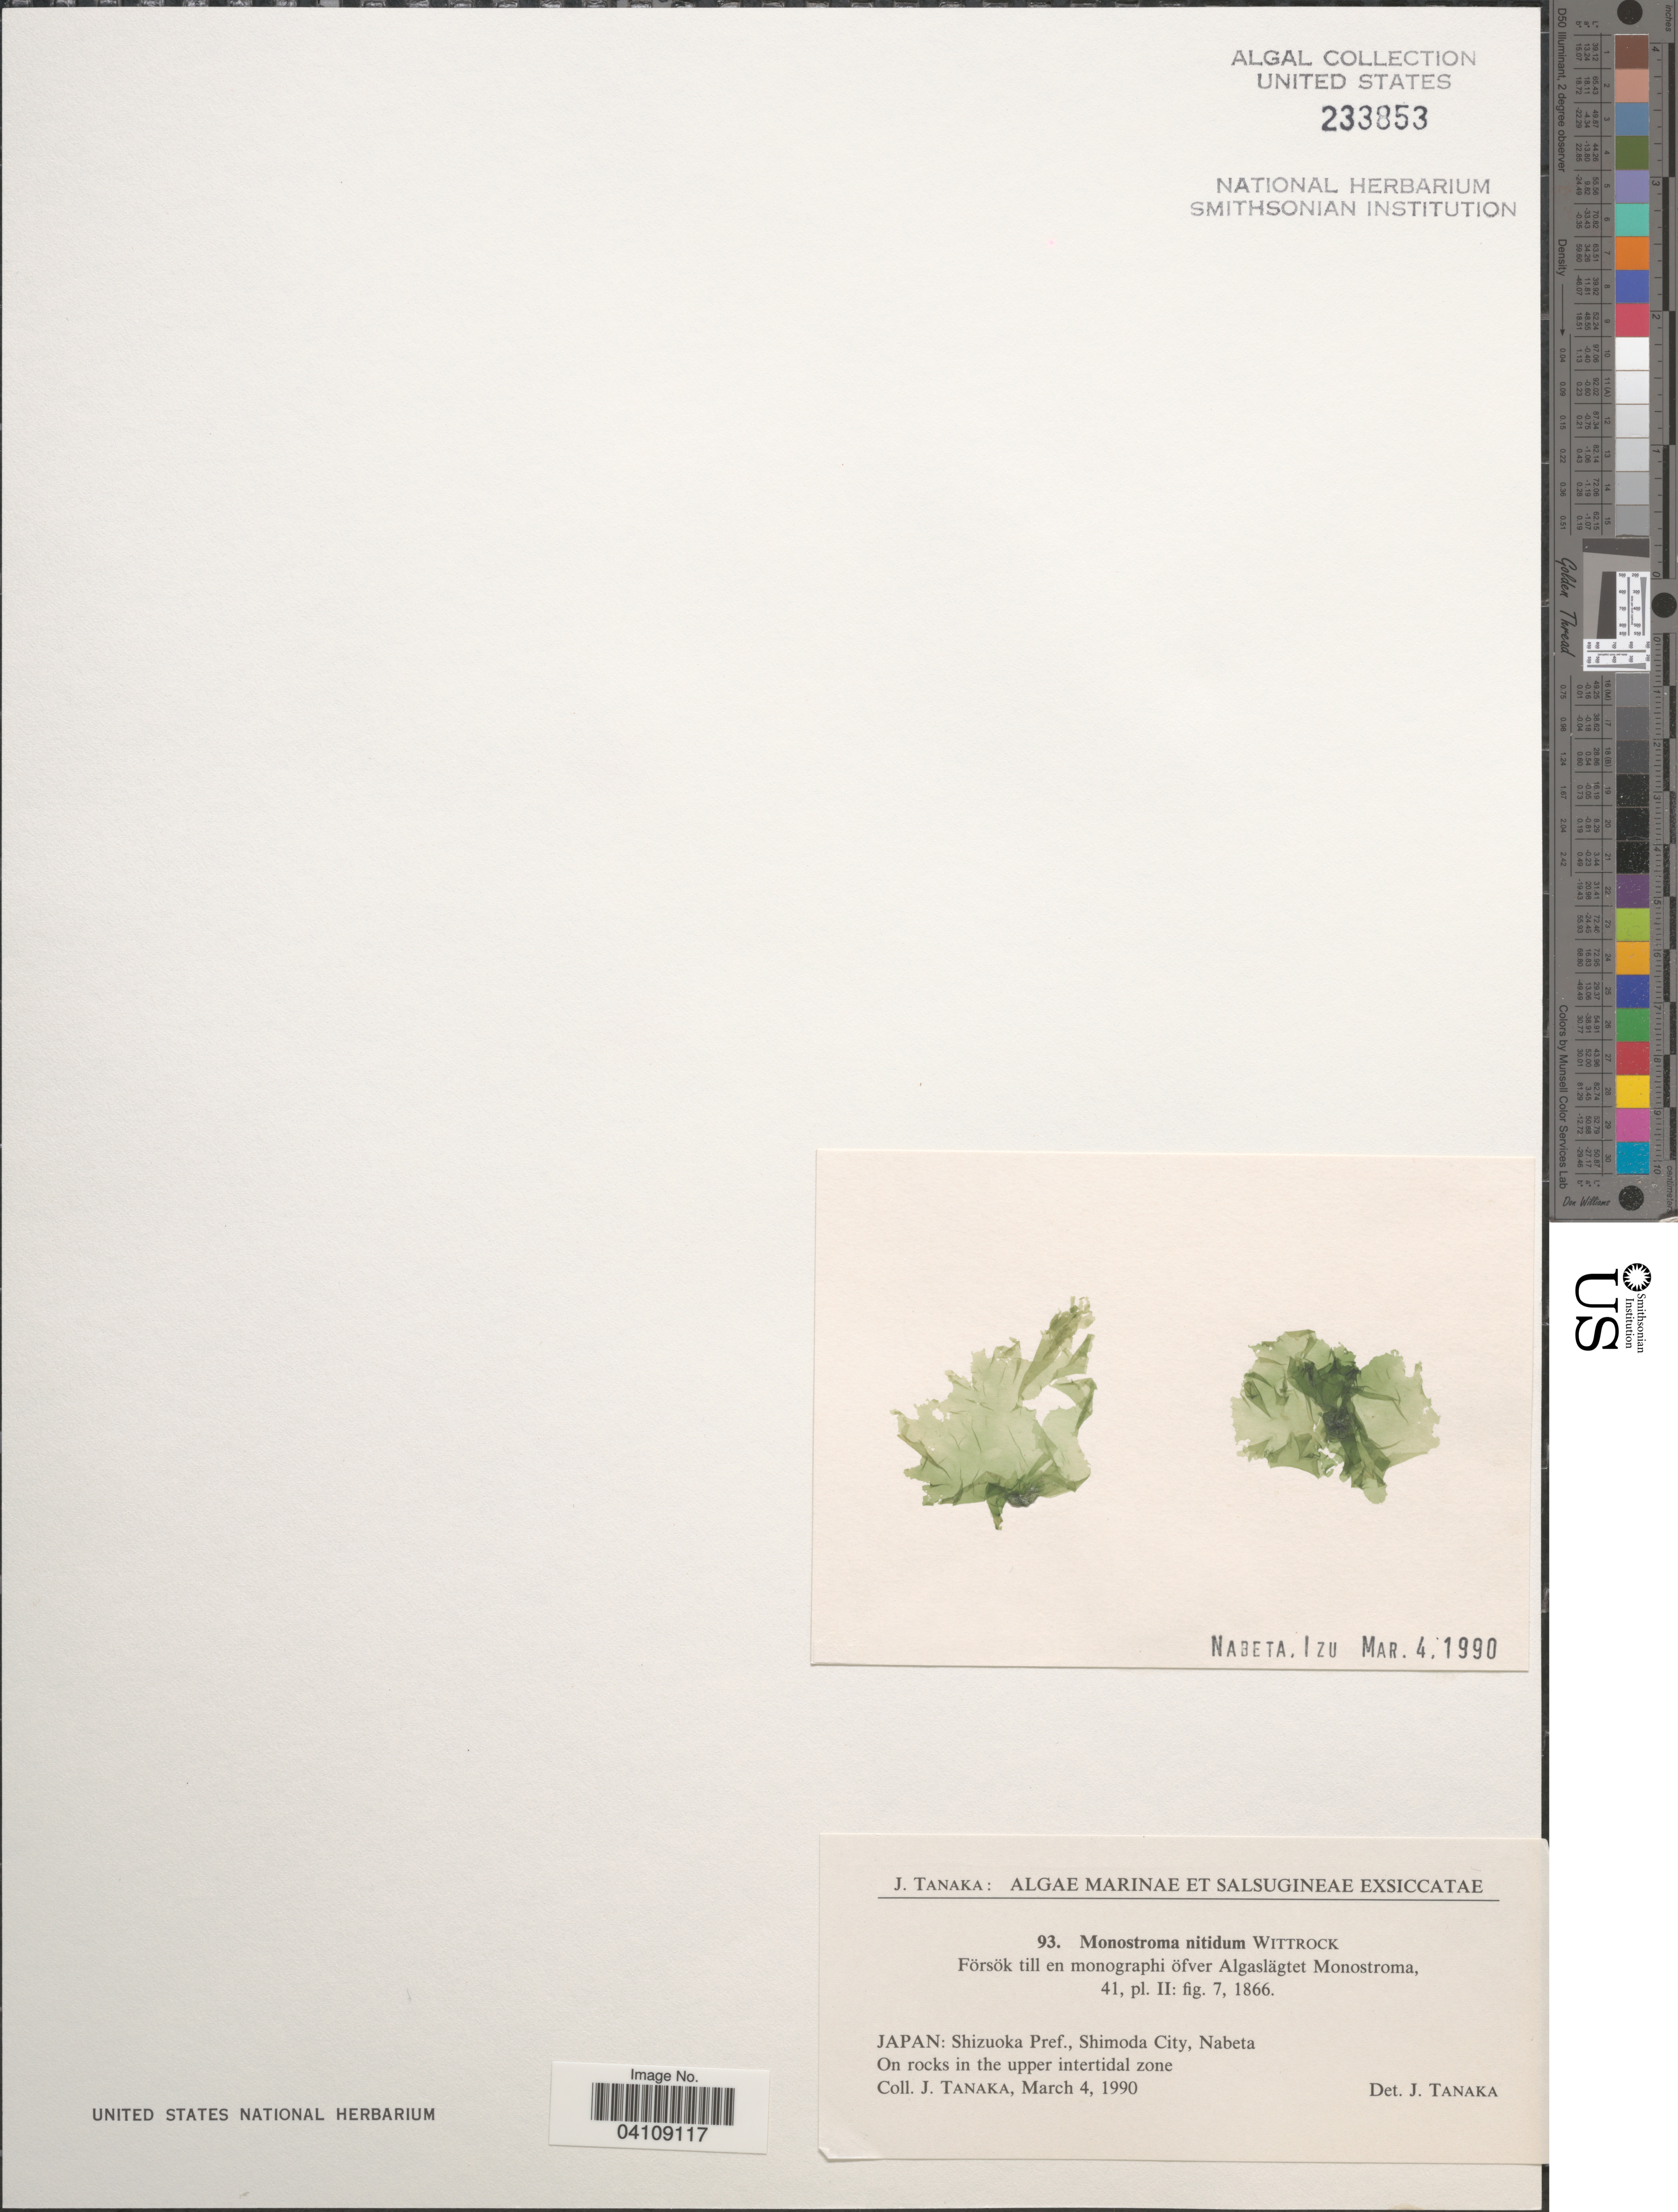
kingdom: Plantae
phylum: Chlorophyta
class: Ulvophyceae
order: Ulvales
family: Monostromataceae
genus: Monostroma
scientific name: Monostroma nitidum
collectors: J. Tanaka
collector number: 93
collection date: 1990-03-04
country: Japan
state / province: Sizuoka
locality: Shizuoka Pref., Shimoda City, Nabeta.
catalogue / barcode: US 233853